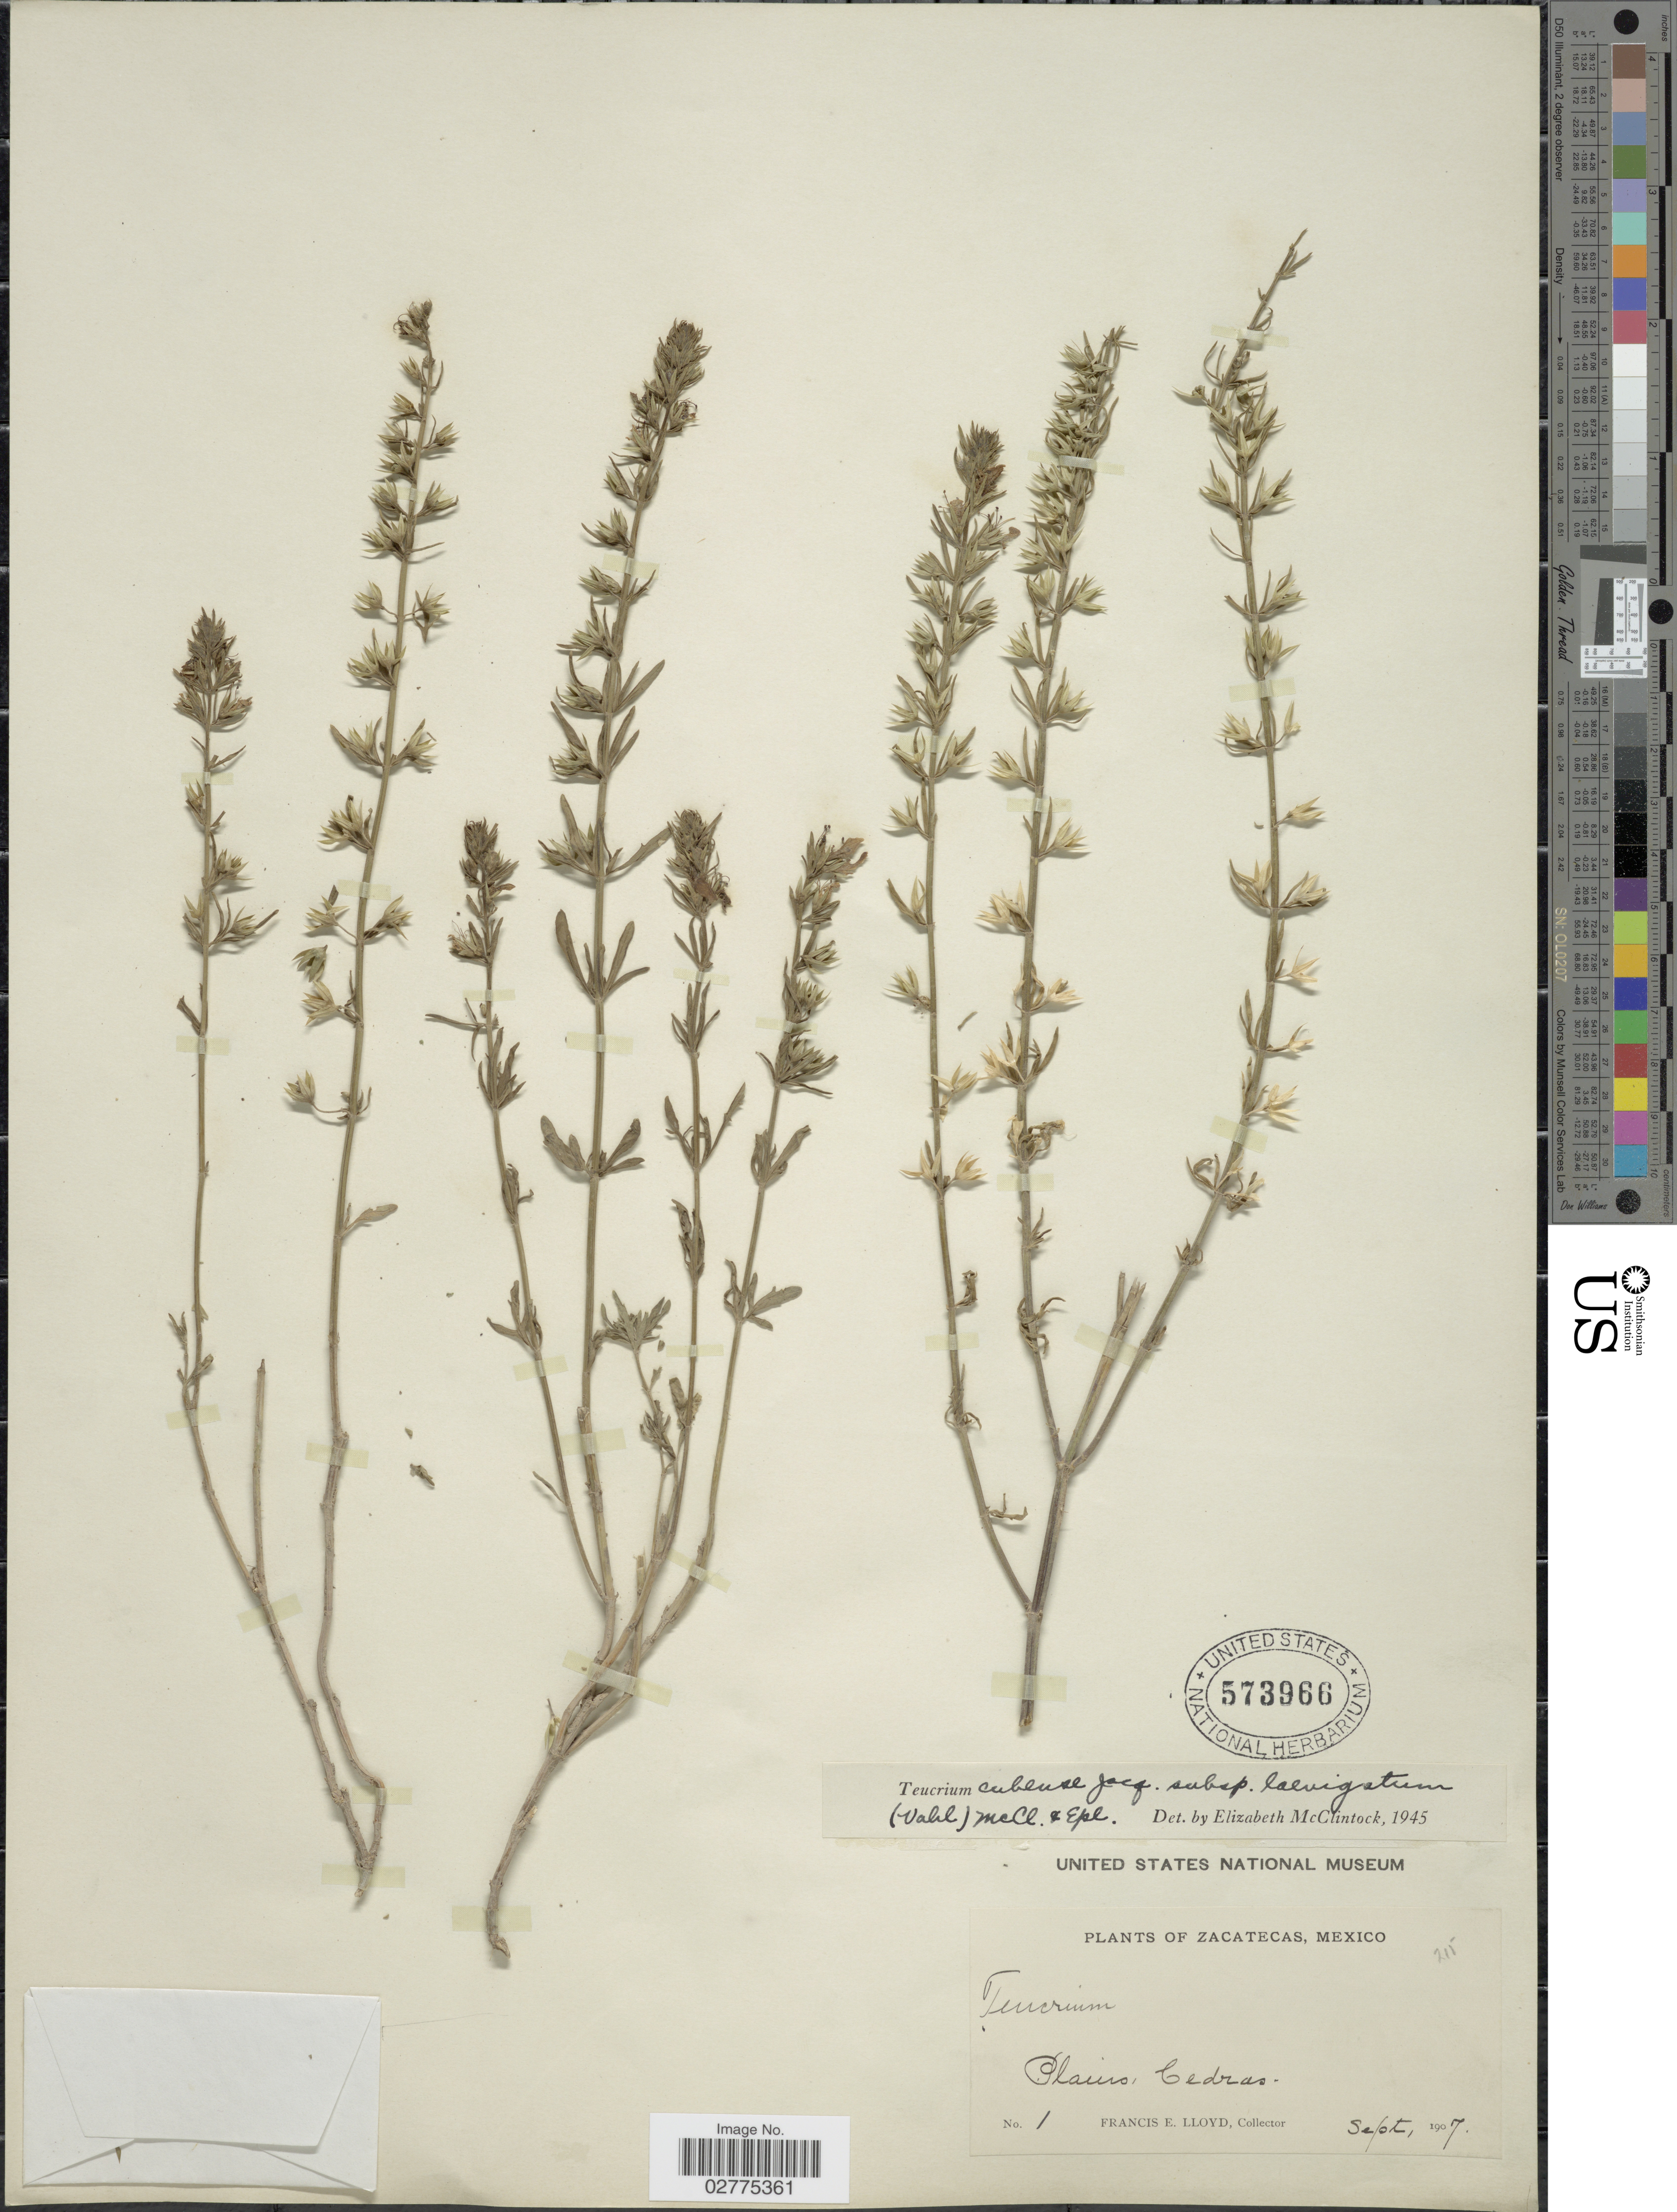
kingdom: Plantae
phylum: Tracheophyta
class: Magnoliopsida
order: Lamiales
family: Lamiaceae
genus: Teucrium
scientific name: Teucrium cubense subsp. laevigatum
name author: Jacq.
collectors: Lloyd, C. E.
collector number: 1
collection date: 1907-09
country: Mexico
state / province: Zacatecas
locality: Zacatecas, Mexico, Plains Cedras.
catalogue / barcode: US 573966